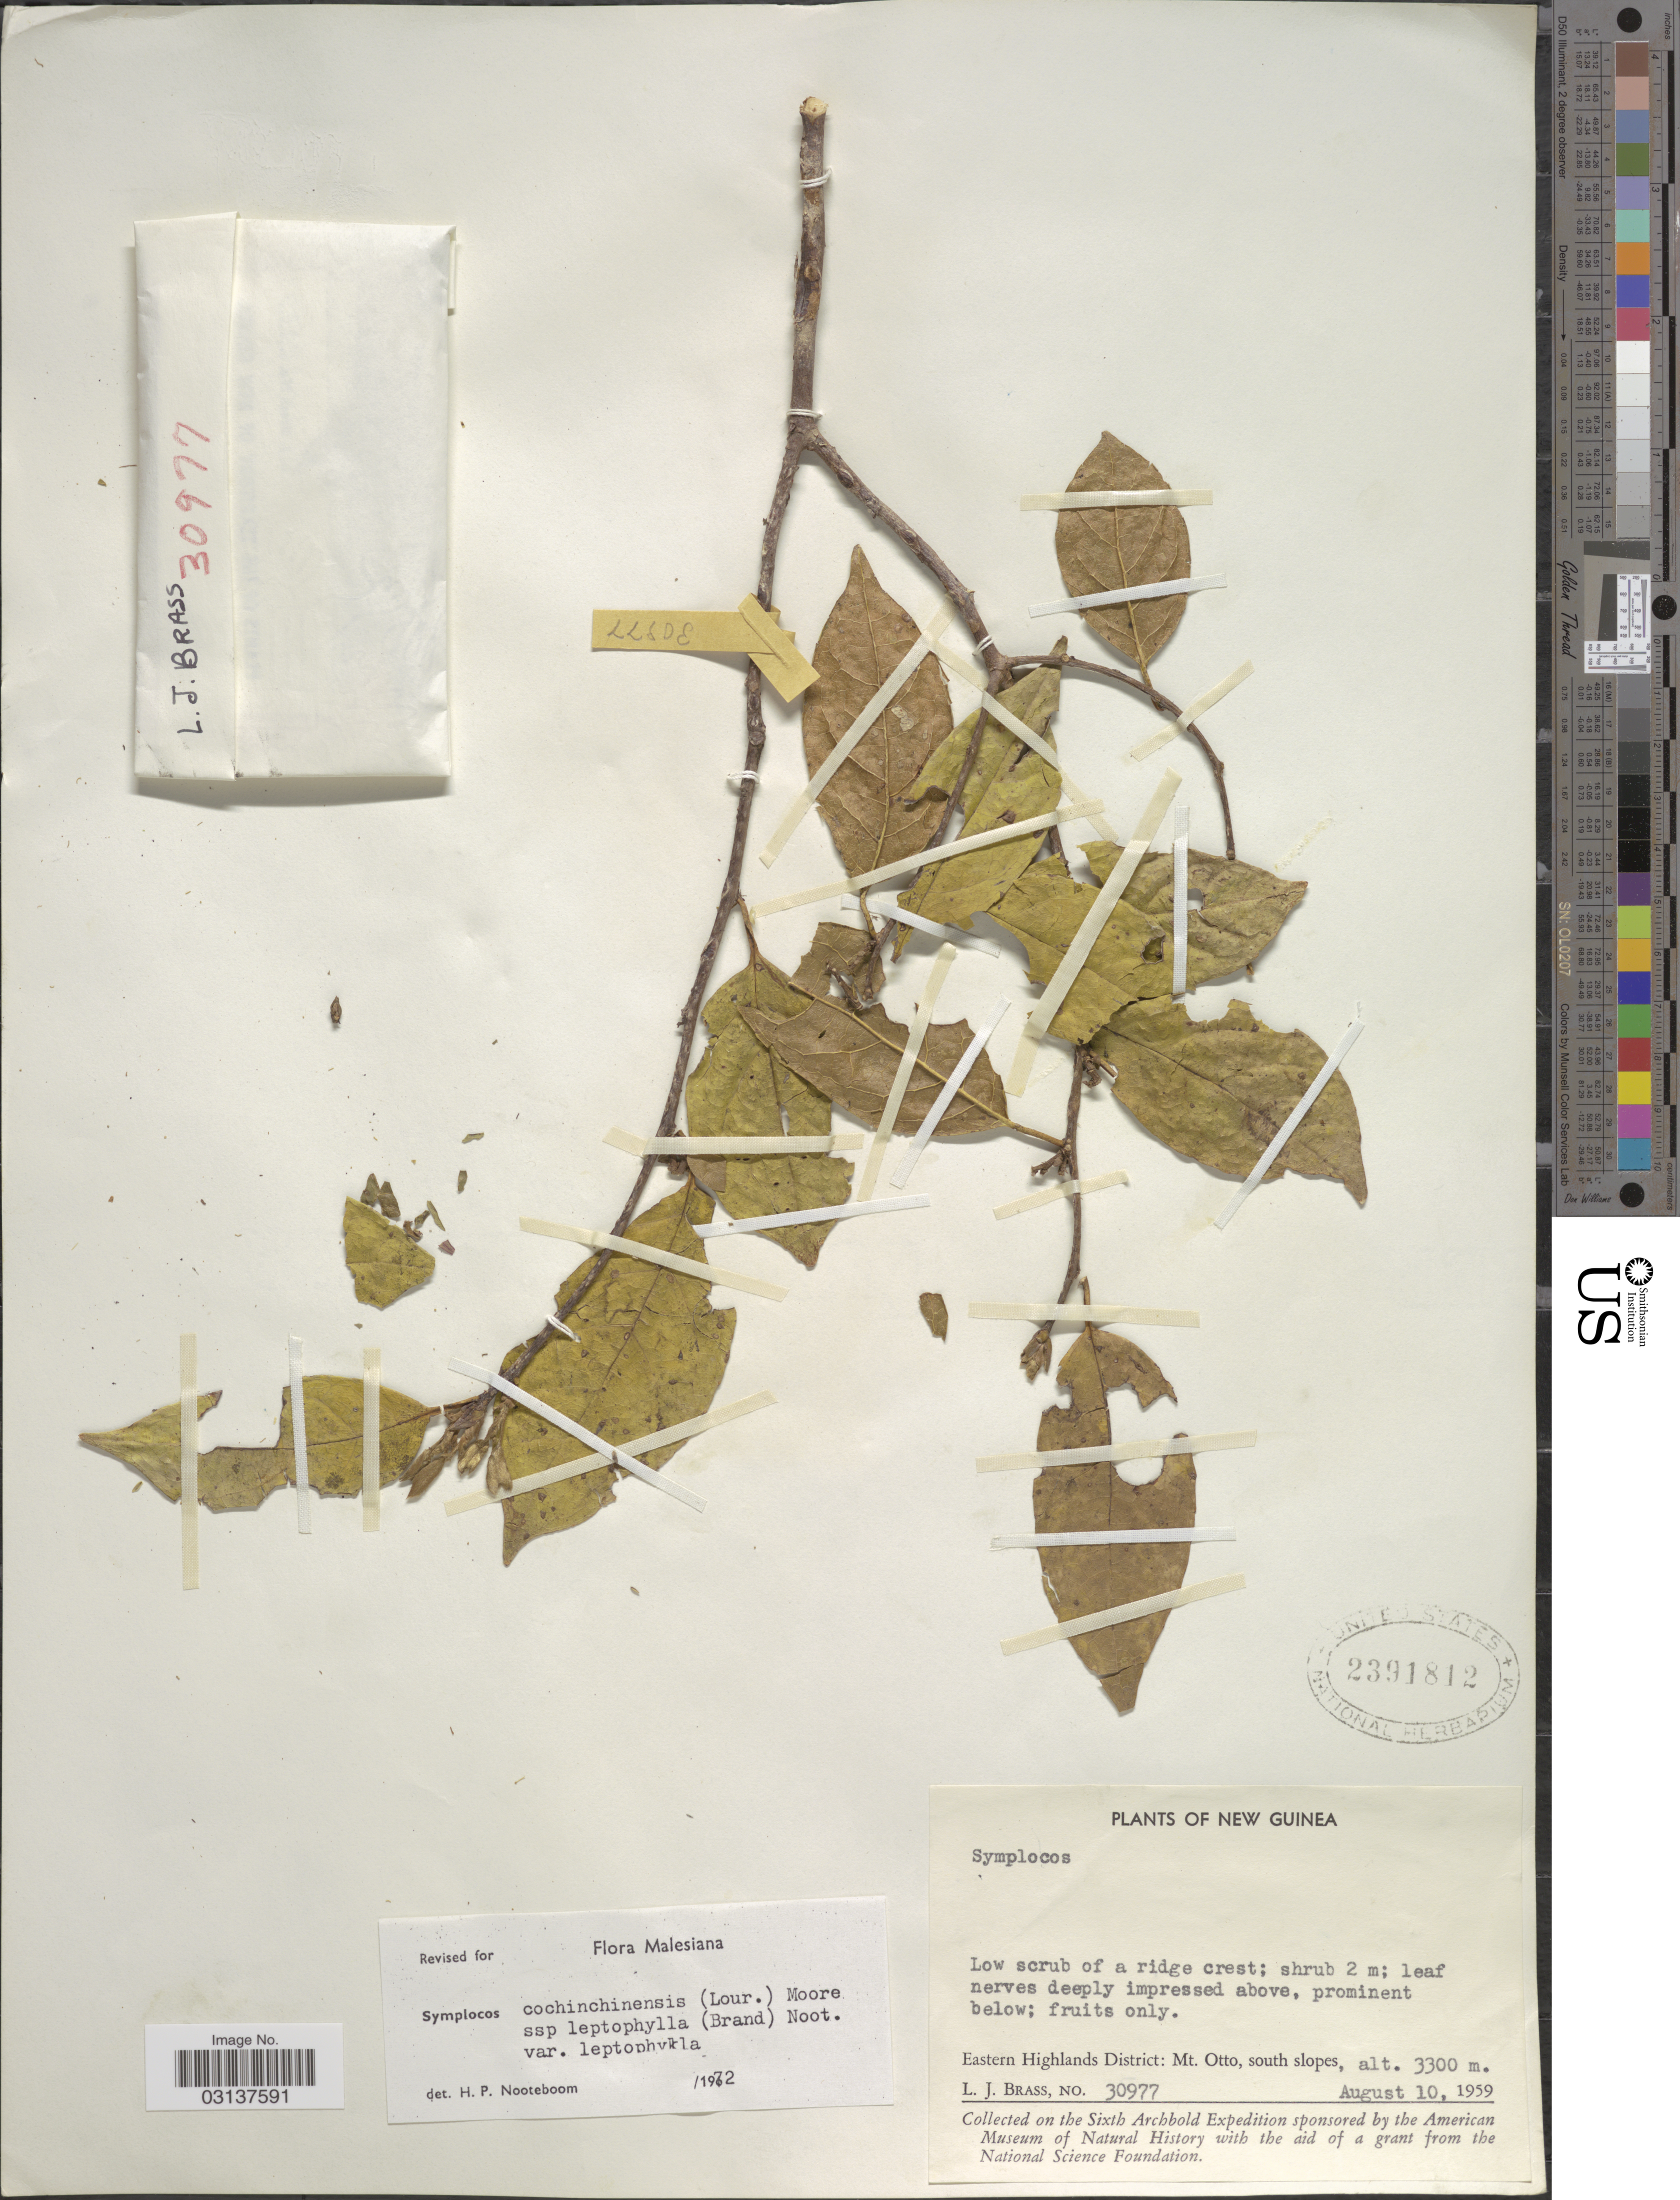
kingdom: Plantae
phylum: Tracheophyta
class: Magnoliopsida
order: Ericales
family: Symplocaceae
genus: Symplocos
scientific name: Symplocos cochinchinensis var. leptophylla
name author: (Brand) Noot.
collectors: L. J. Brass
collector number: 30977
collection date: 1959-08-10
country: Papua New Guinea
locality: New Guinea, Eastern Highlands District: Mt. Otto, south slopes.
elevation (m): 3300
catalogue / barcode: US 2391812